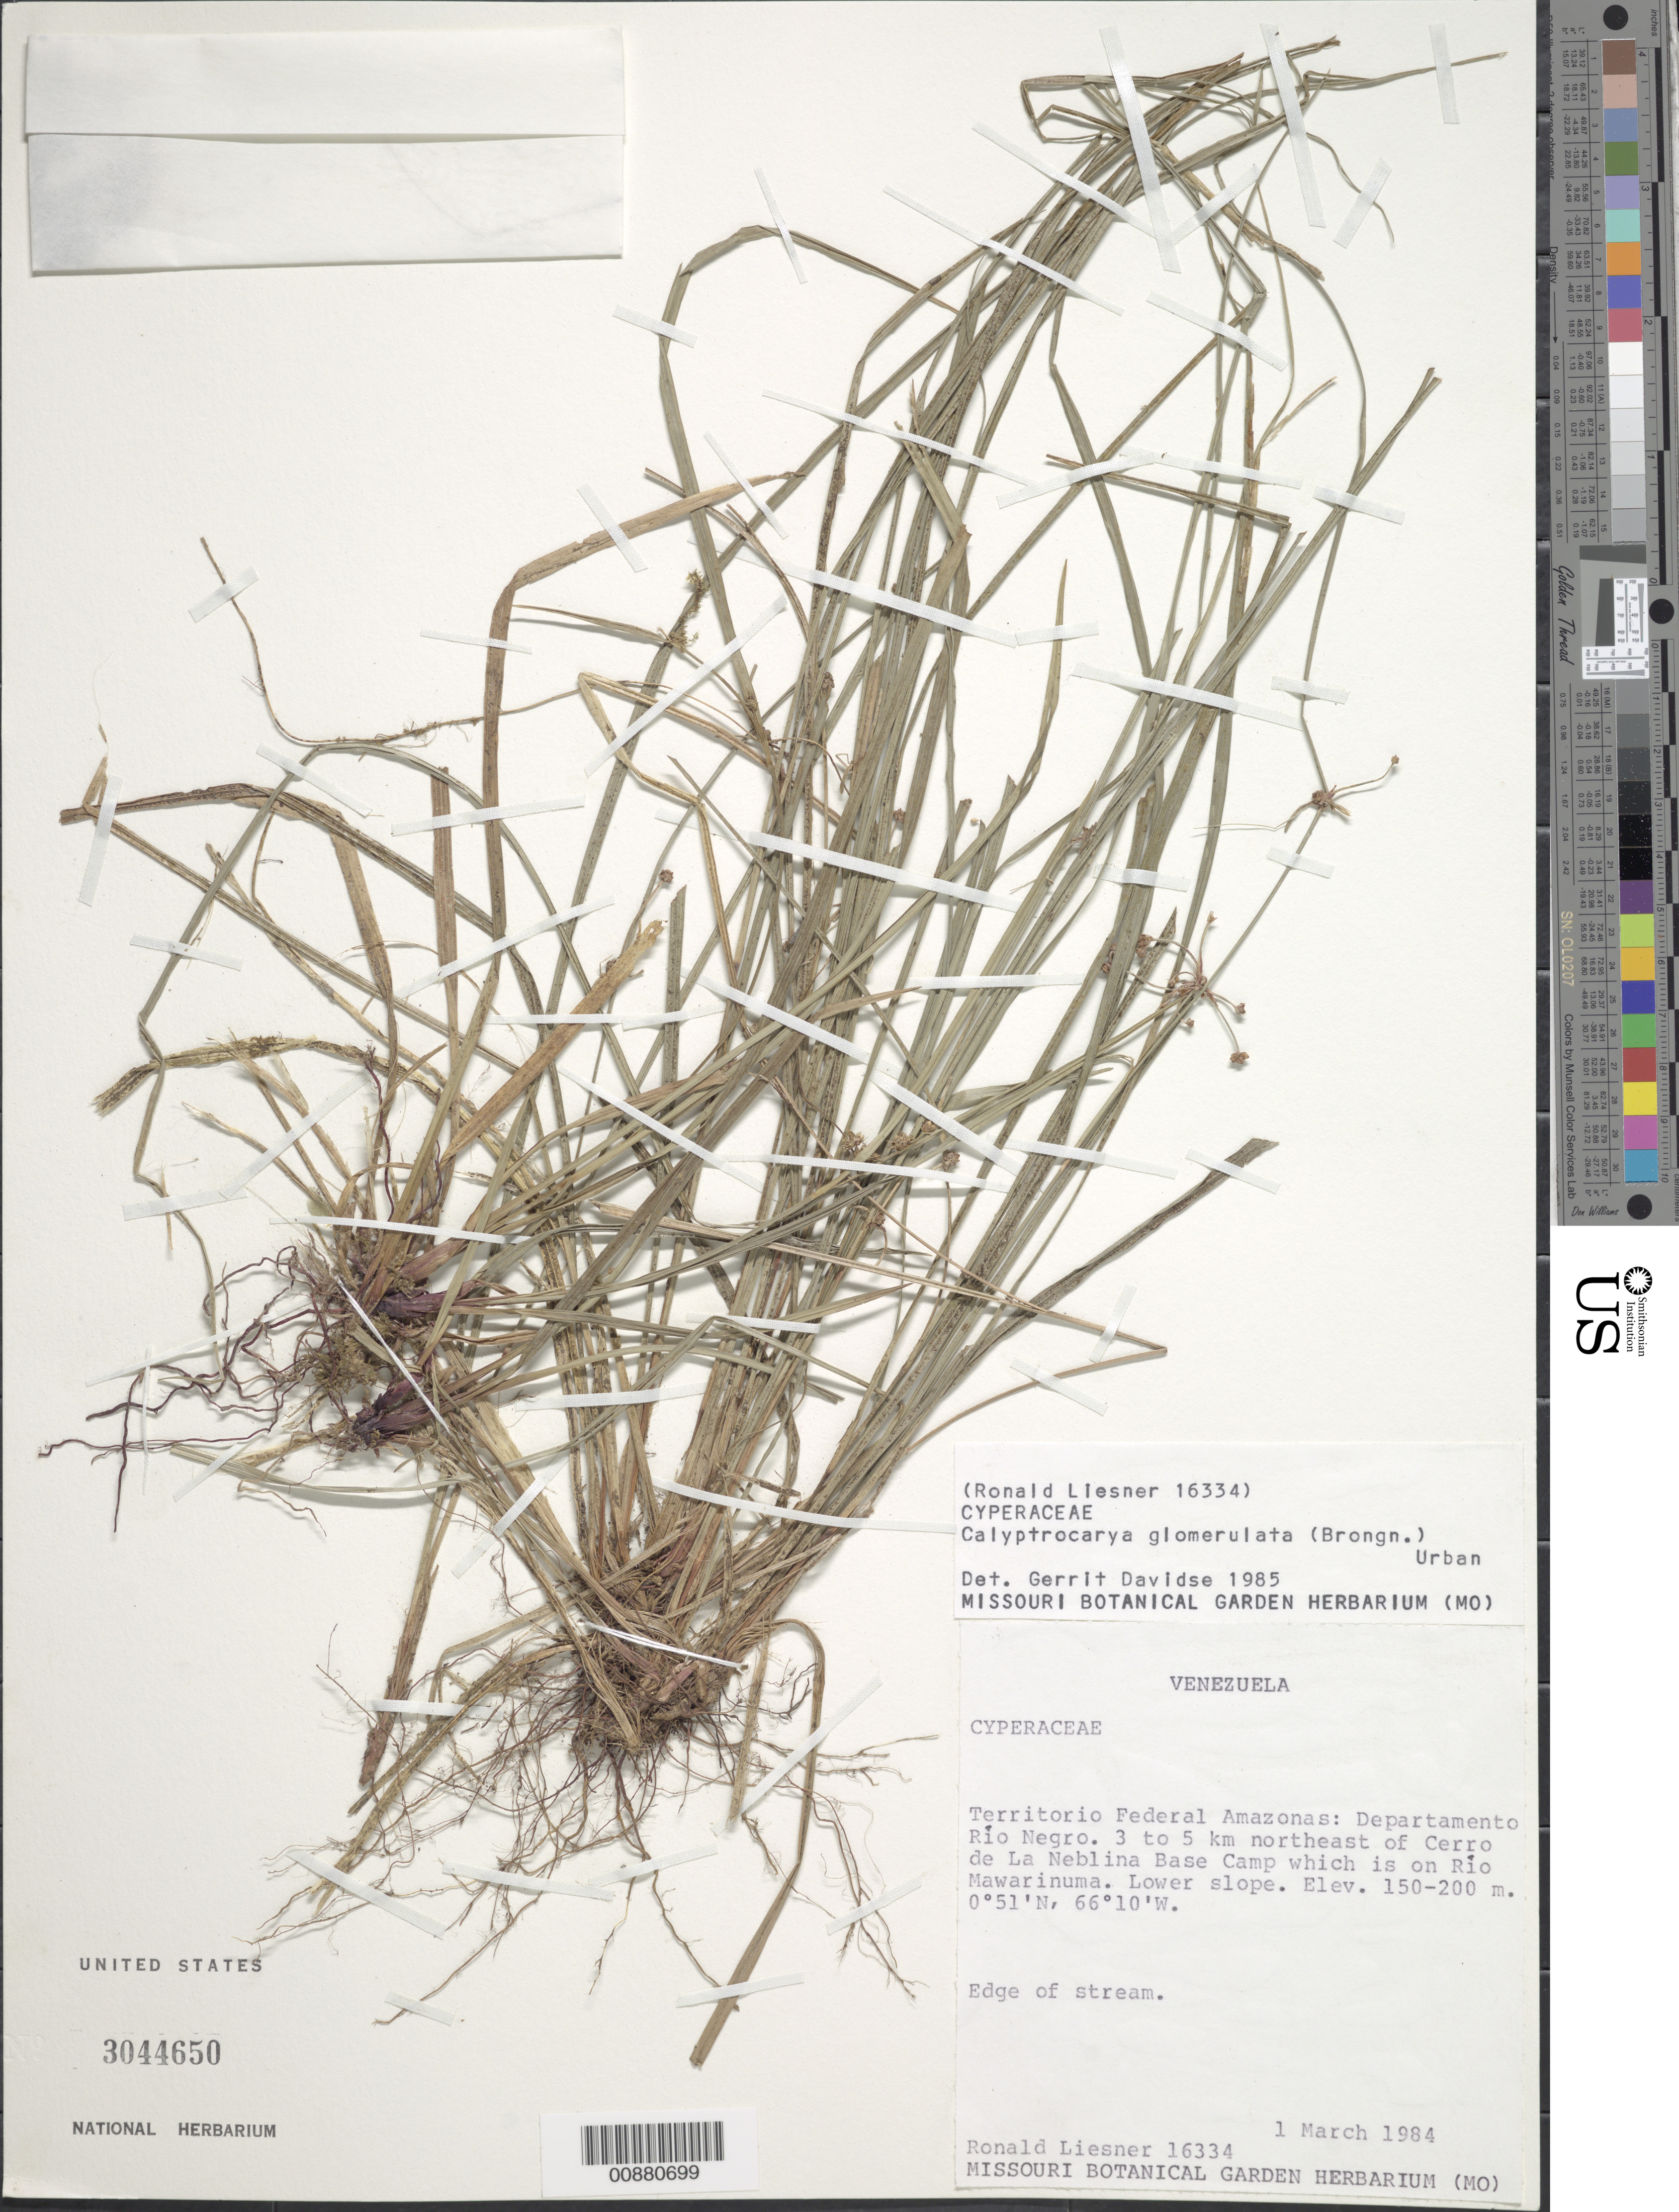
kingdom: Plantae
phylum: Tracheophyta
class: Liliopsida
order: Poales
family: Cyperaceae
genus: Calyptrocarya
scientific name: Calyptrocarya glomerulata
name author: (Brongn.) Urb.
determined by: Davidse, Gerrit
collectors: R. L. Liesner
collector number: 16334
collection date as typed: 1-Mar-84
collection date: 1984-03-01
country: Venezuela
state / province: Amazonas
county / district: Río Negro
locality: Río Mawarinuma, 3-5 km NE of Cerro de La Neblina Base Camp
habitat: Edge of stream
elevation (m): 150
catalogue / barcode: US 3044650